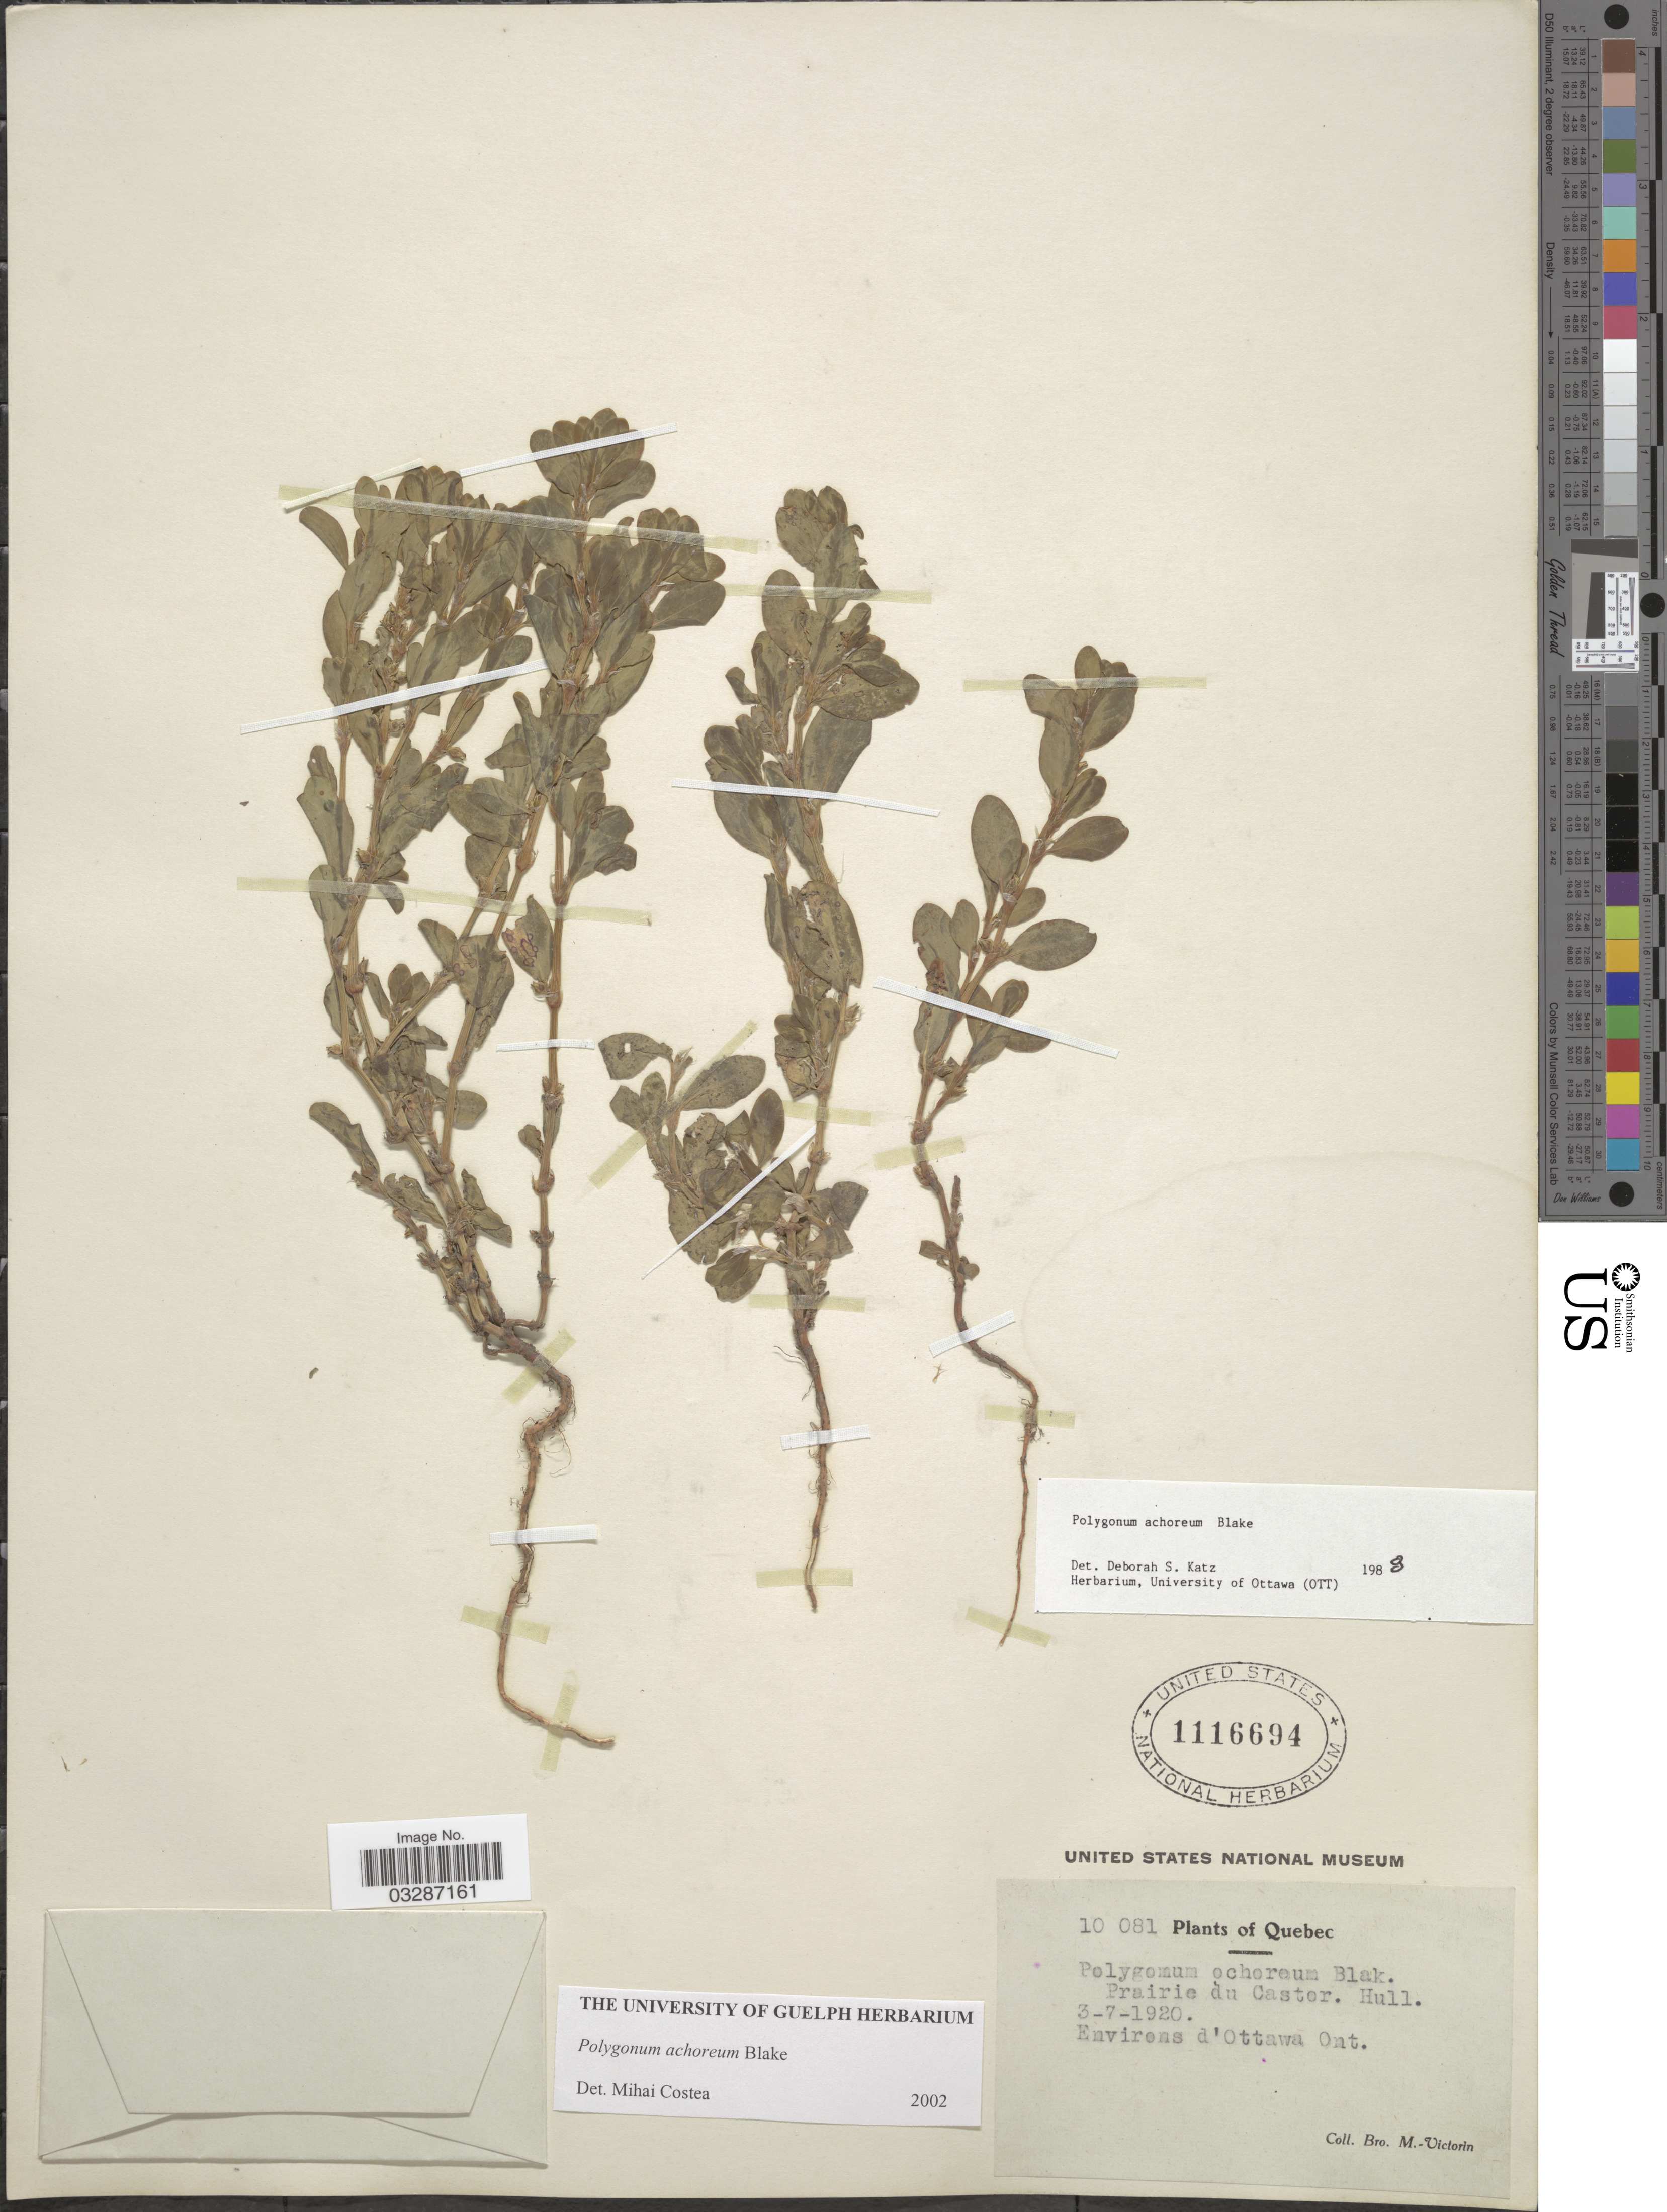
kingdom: Plantae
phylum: Tracheophyta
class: Magnoliopsida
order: Caryophyllales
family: Polygonaceae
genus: Polygonum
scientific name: Polygonum achoreum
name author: S.F. Blake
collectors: Fr. Marie-Victorin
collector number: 10081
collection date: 1920-07-03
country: Canada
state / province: Quebec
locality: Prairie du Castor. Hull. Environs d'Ottawa Ont.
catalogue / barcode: US 1116694